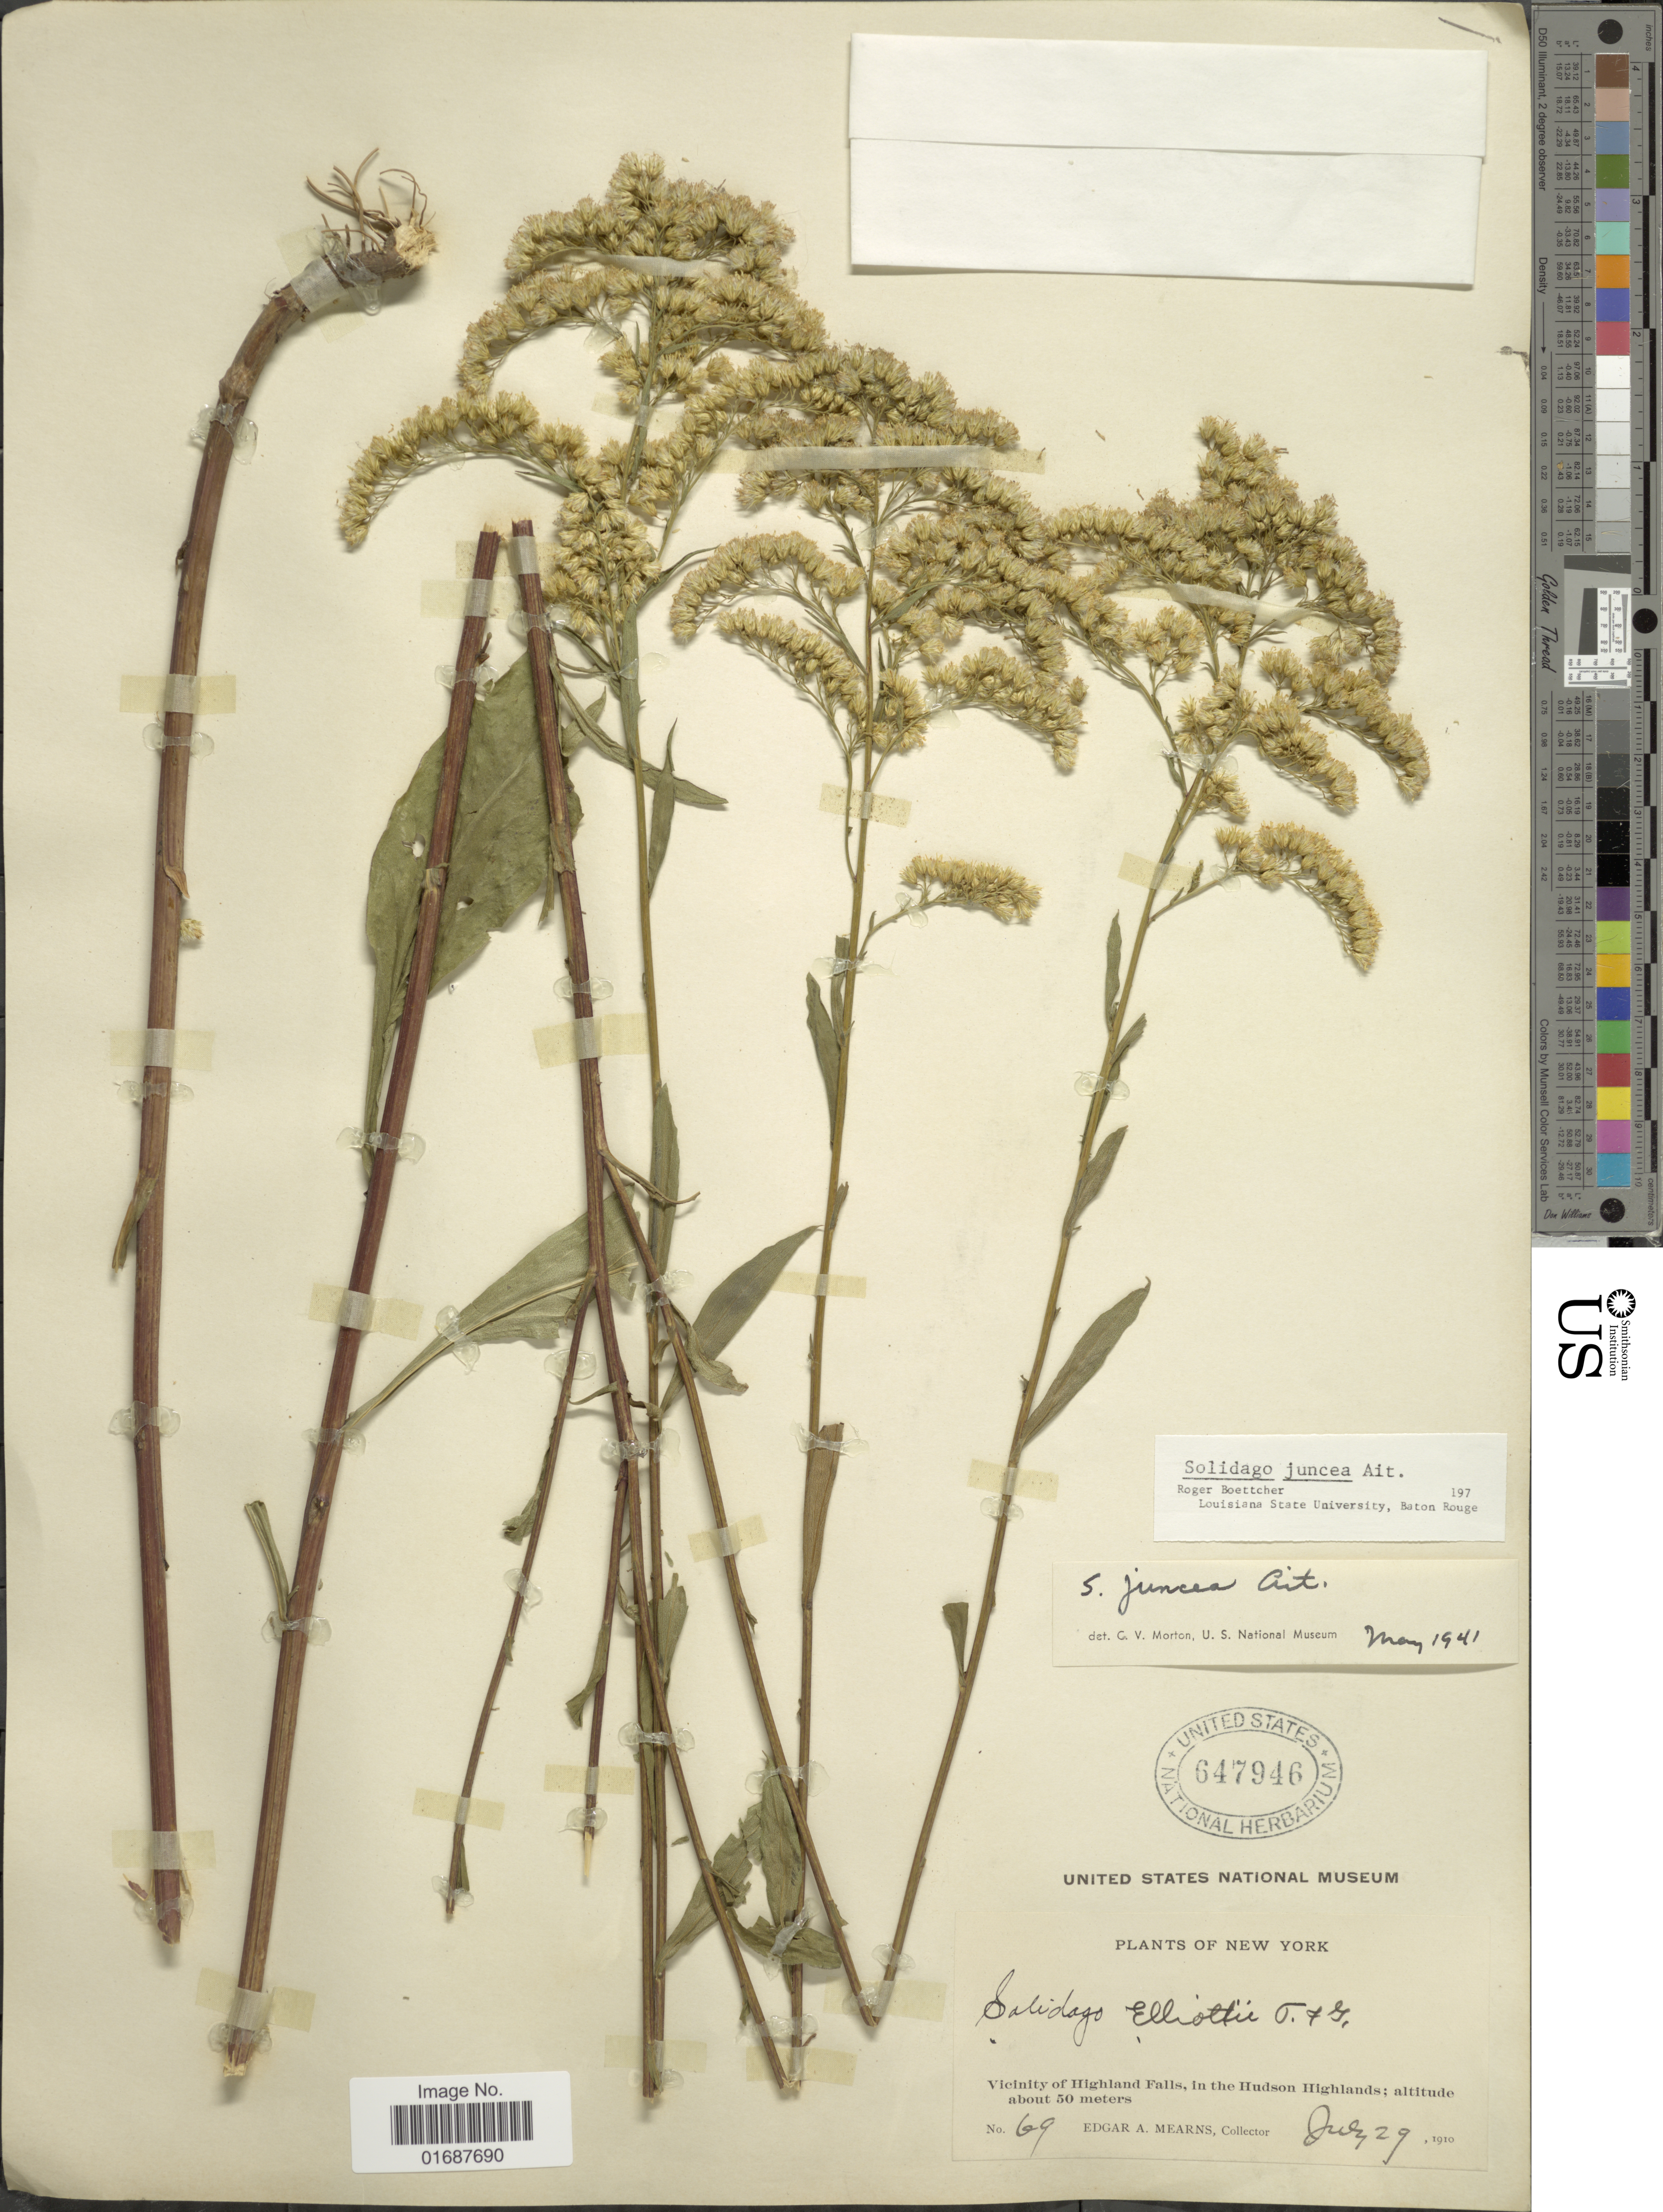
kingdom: Plantae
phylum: Tracheophyta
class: Magnoliopsida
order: Asterales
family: Asteraceae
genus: Solidago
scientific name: Solidago juncea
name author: Aiton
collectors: E. A. Mearns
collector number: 69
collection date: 1910-07-29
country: United States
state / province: New York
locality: Vicinity of Highlands Falls, in the Hudson Highlands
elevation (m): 50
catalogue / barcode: US 647946